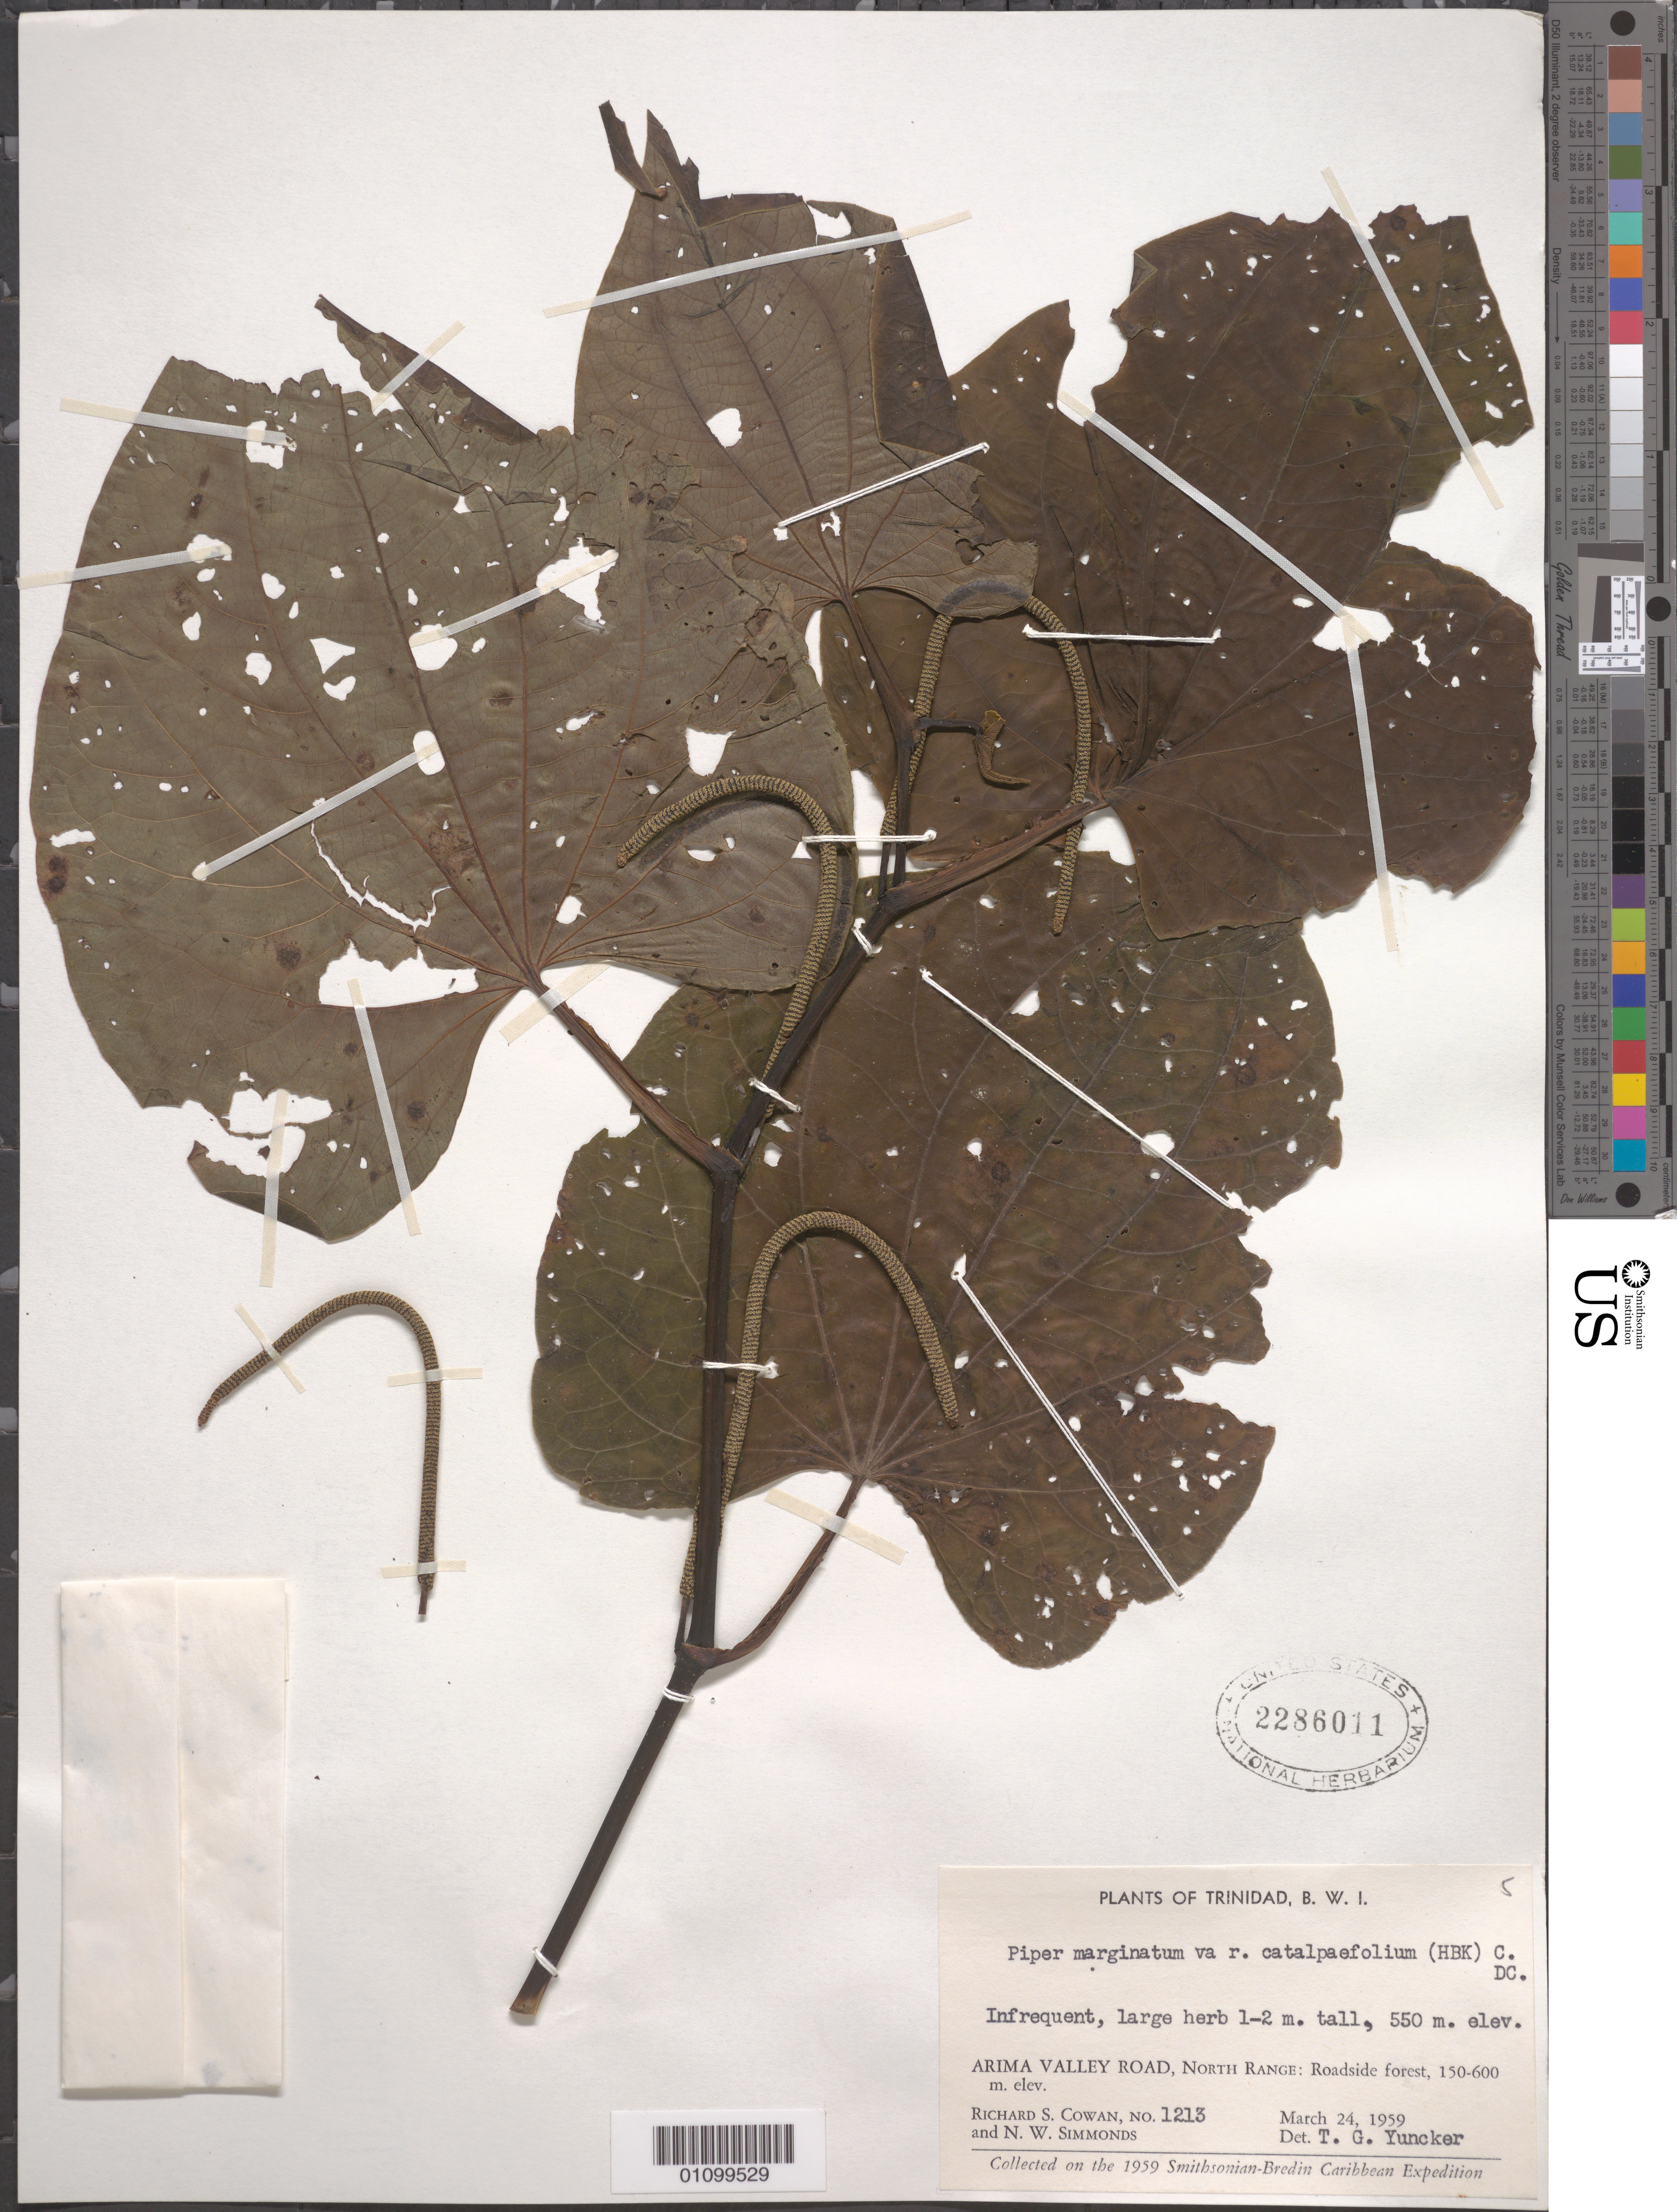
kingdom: Plantae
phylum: Tracheophyta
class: Magnoliopsida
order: Piperales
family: Piperaceae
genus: Piper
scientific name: Piper marginatum var. catalpifolium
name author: (Kunth) C. DC.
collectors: R. S. Cowan & N. W. Simmonds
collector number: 1213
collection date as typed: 24 Mar 1959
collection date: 1959-03-24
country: Trinidad and Tobago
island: Trinidad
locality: Arima Valley Road, North Range: Roadside forest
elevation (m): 150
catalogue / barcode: US 2286011